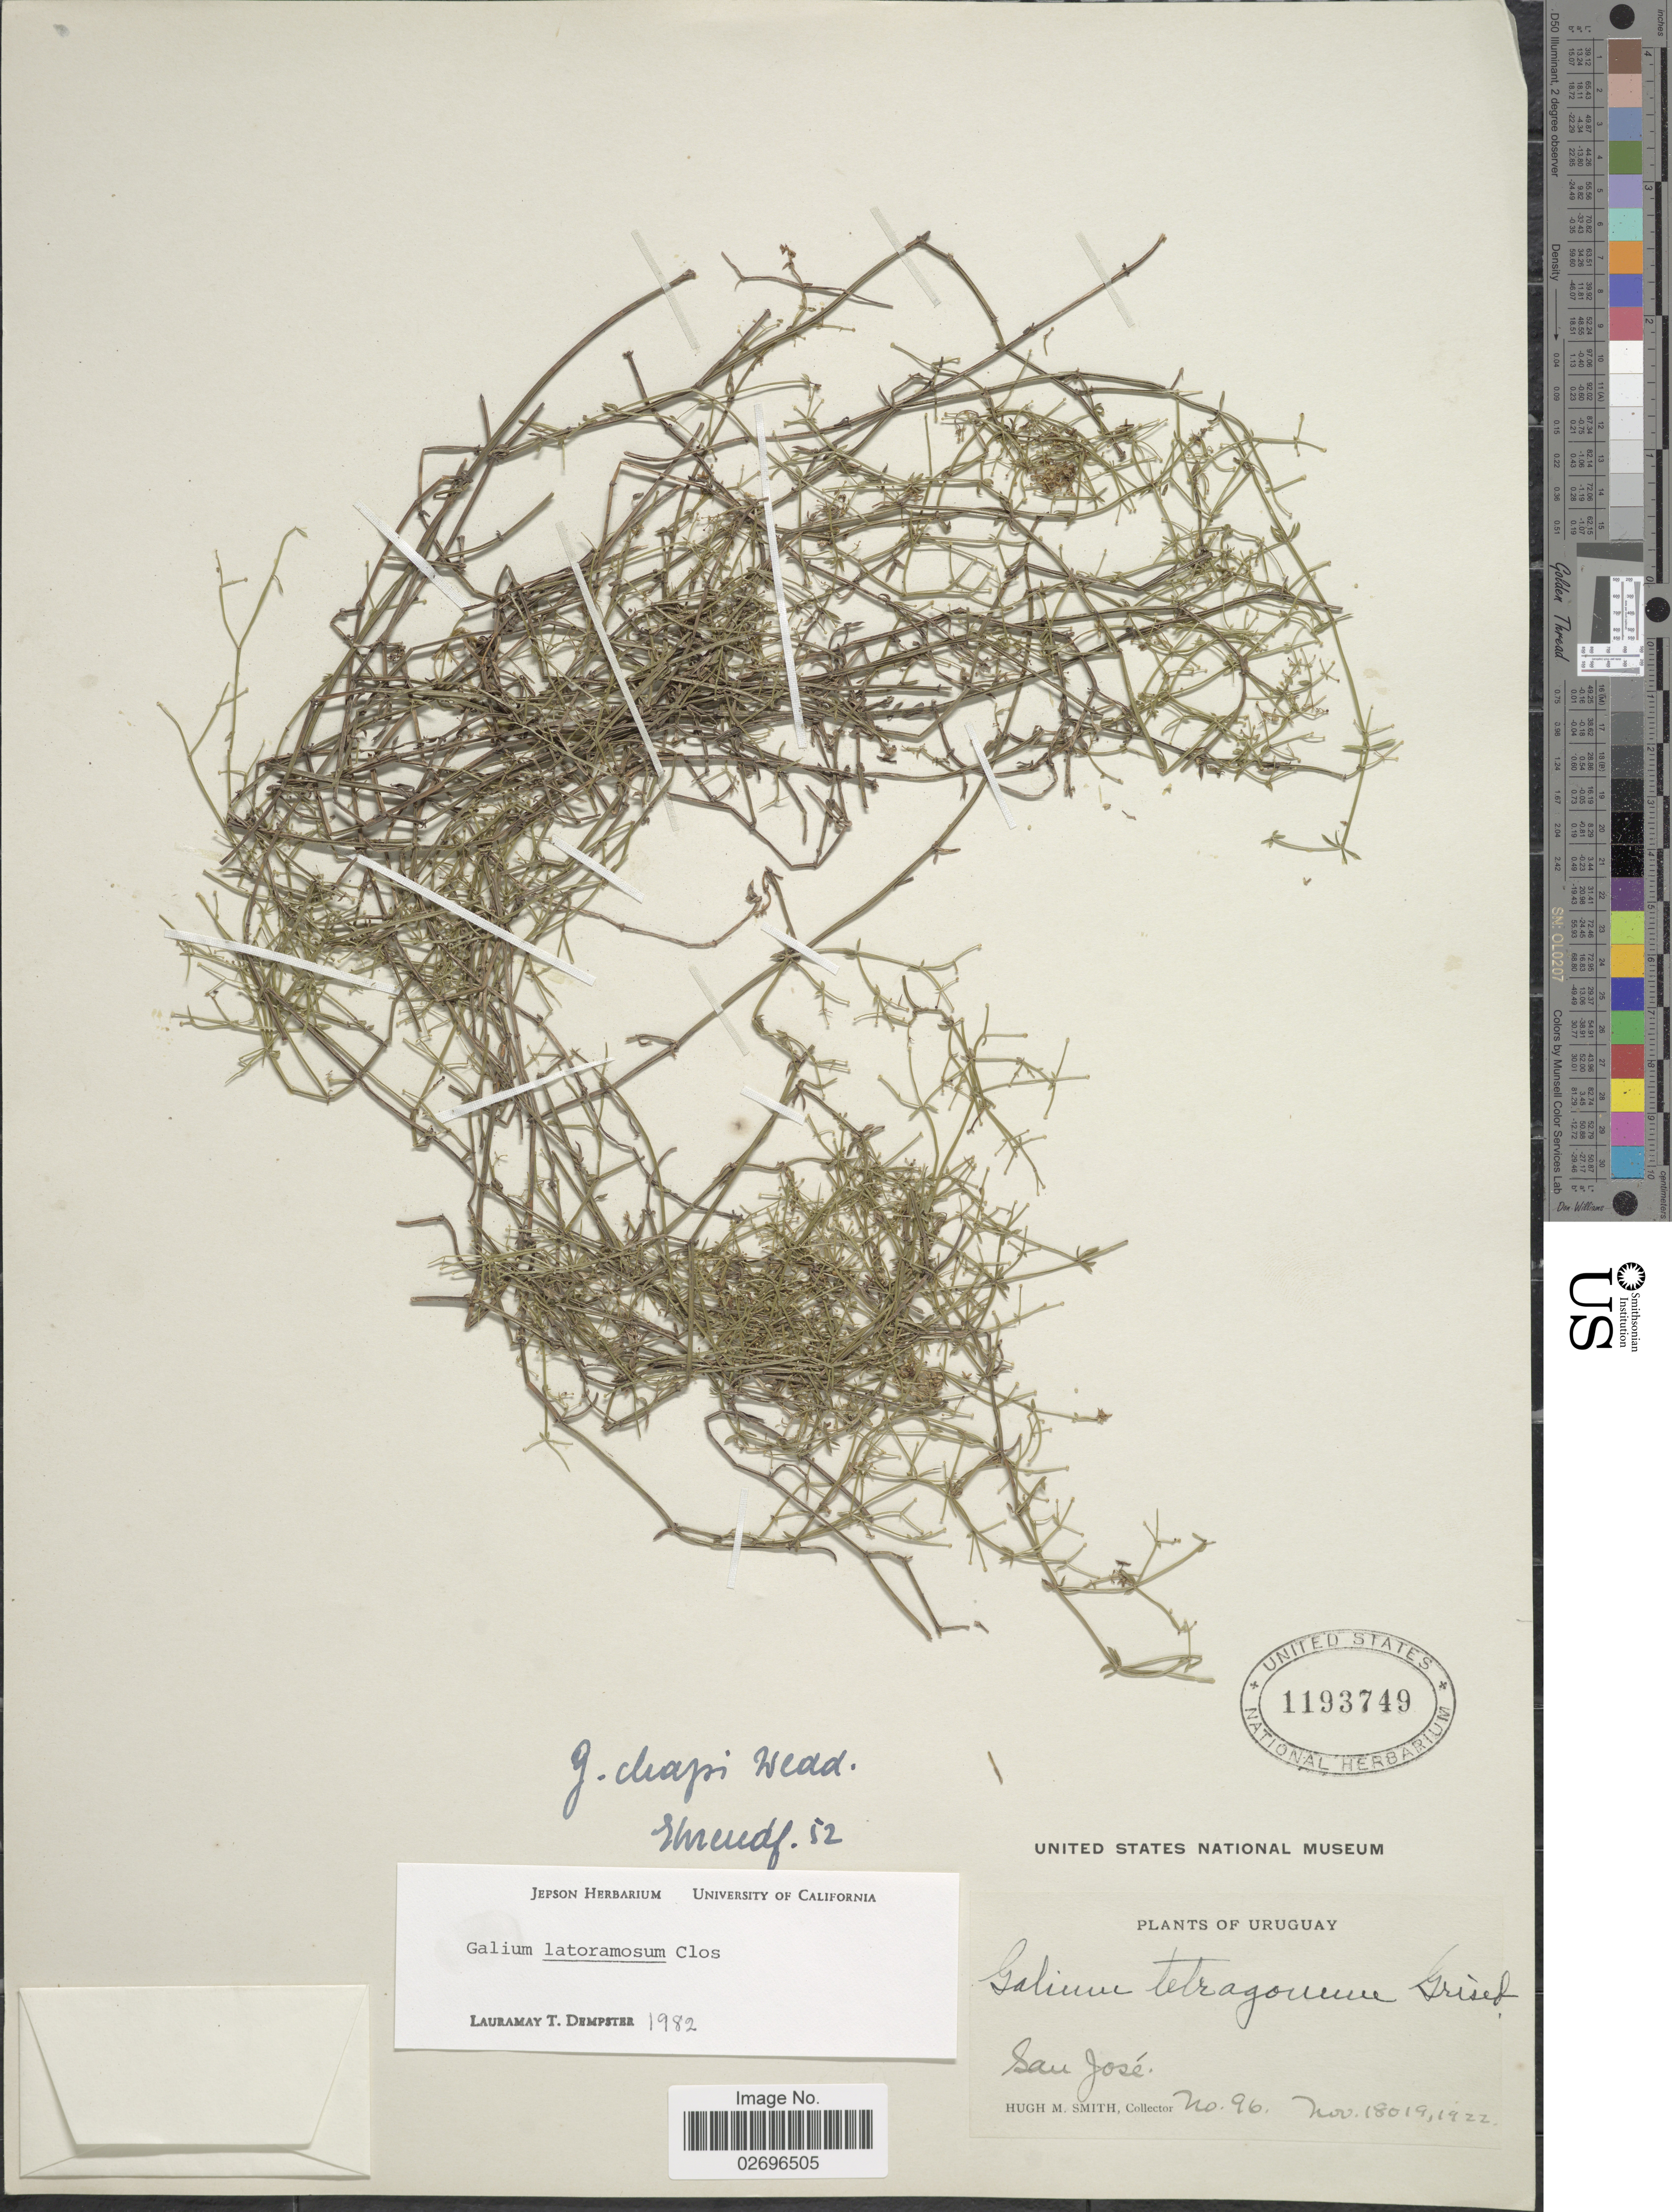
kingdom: Plantae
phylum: Tracheophyta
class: Magnoliopsida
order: Gentianales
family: Rubiaceae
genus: Galium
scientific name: Galium latoramosum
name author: Clos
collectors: H. M. Smith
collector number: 96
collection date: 1922-11-18/1922-11-19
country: Uruguay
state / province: San Jose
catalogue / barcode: US 1193749